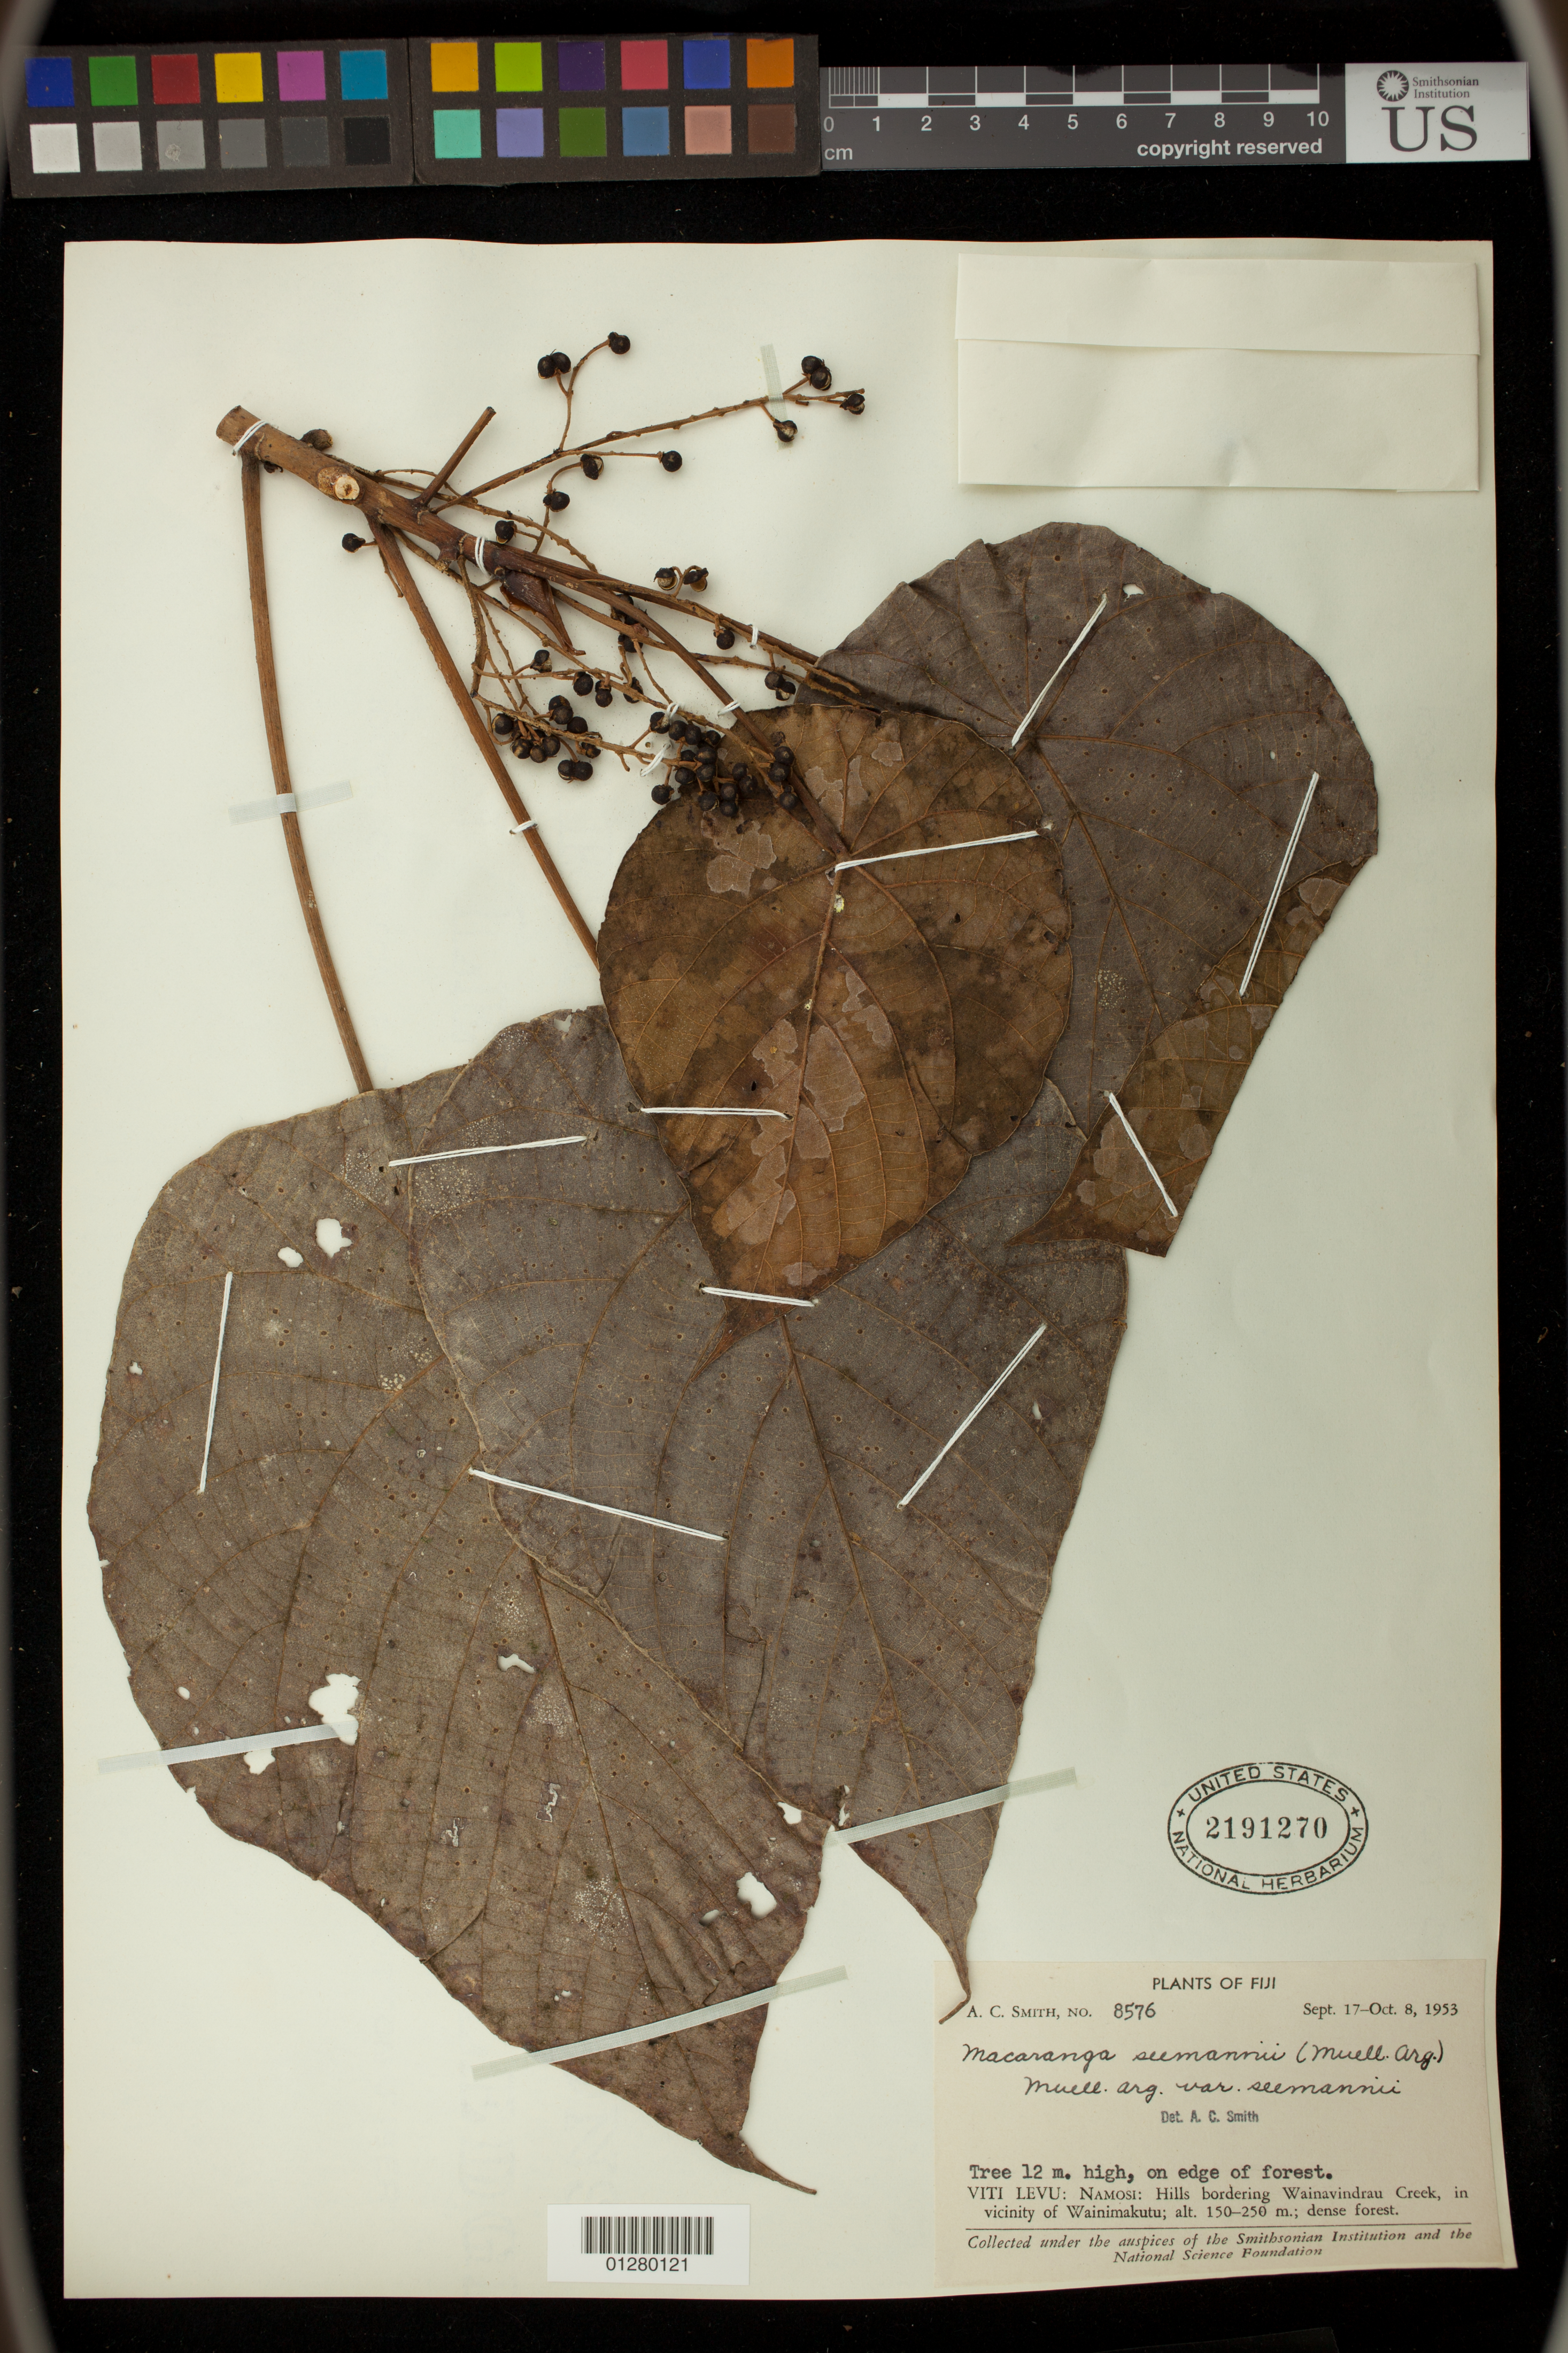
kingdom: Plantae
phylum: Tracheophyta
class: Magnoliopsida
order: Malpighiales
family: Euphorbiaceae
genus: Macaranga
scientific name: Macaranga seemannii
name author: (Müll. Arg.) Müll. Arg.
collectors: A. C. Smith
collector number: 8576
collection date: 1953-09-17/1953-10-08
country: Fiji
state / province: Central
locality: Viti Levu: Namosi: Hills border Wainavindrau Creek, in vicinity of Wainimakutu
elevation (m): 150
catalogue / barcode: US 2191270